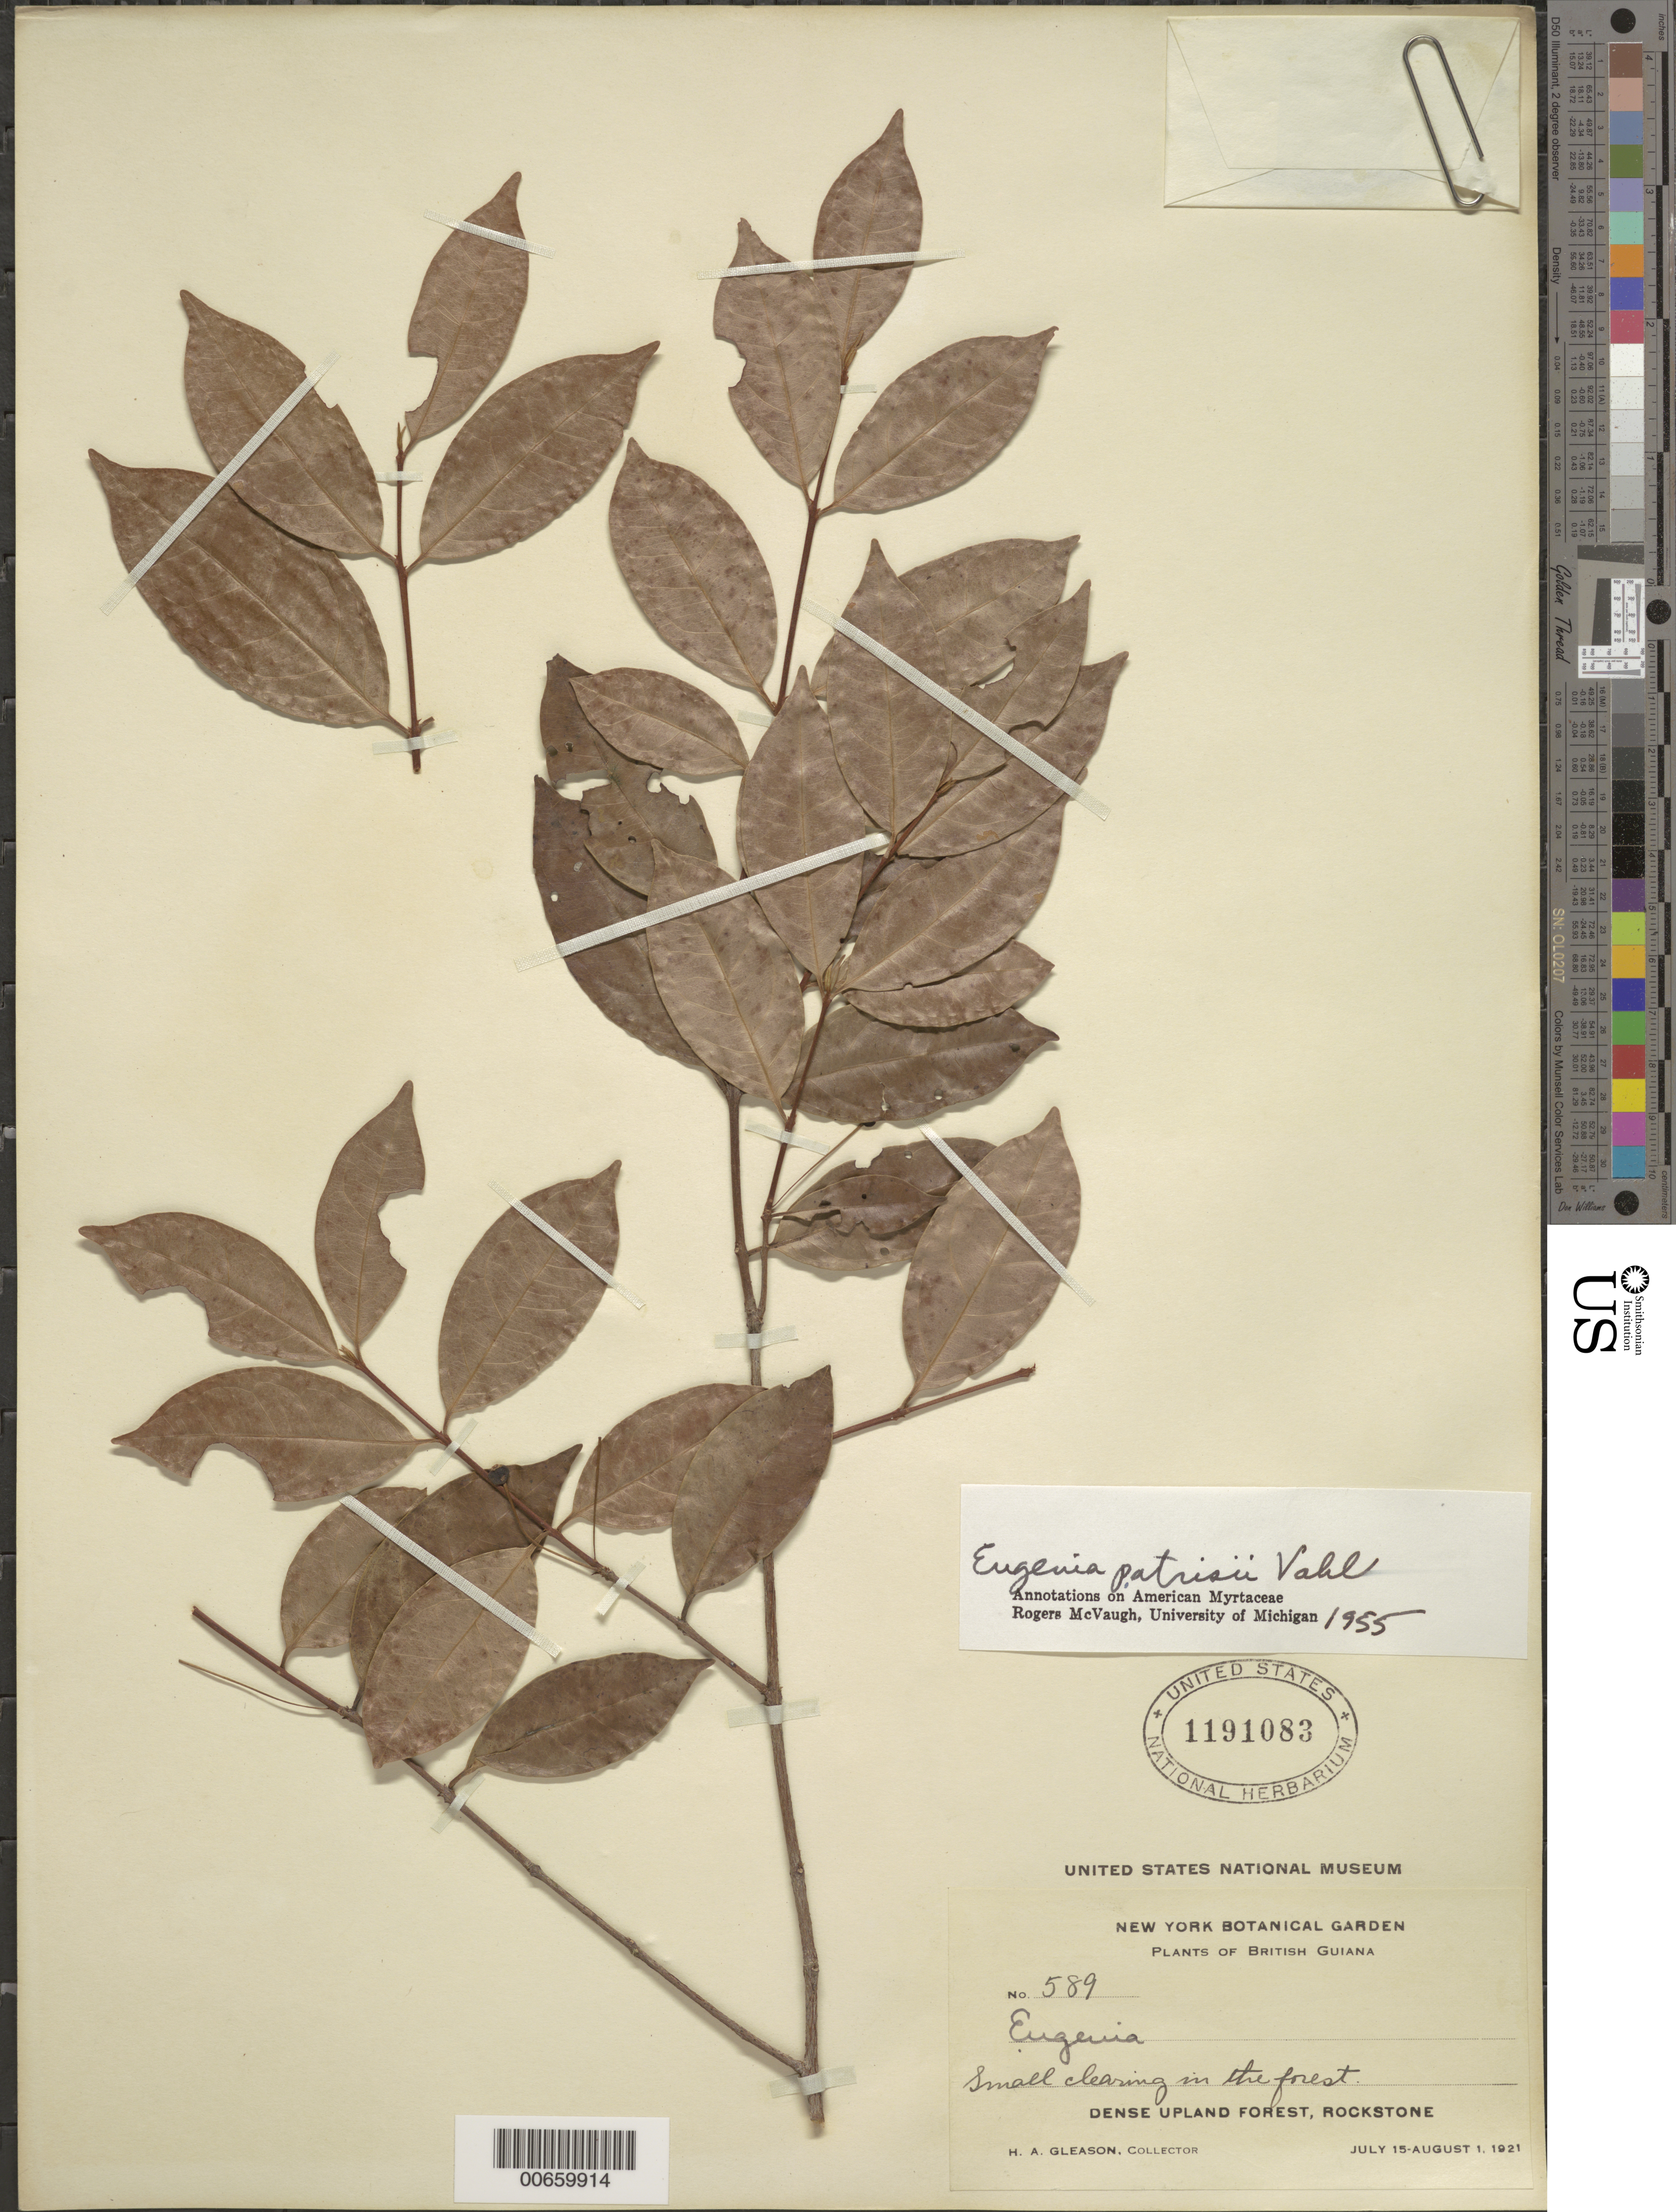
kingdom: Plantae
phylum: Tracheophyta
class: Magnoliopsida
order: Myrtales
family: Myrtaceae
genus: Eugenia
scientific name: Eugenia patrisii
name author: Vahl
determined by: McVaugh, R.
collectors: H. A. Gleason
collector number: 589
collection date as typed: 15-Jul-21 to 1-Aug-21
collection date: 1921-07-15/1921-08-01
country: Guyana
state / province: U. Demerara-Berbice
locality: Rockstone, in and about the village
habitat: Small clearing in forest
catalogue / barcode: US 1191083